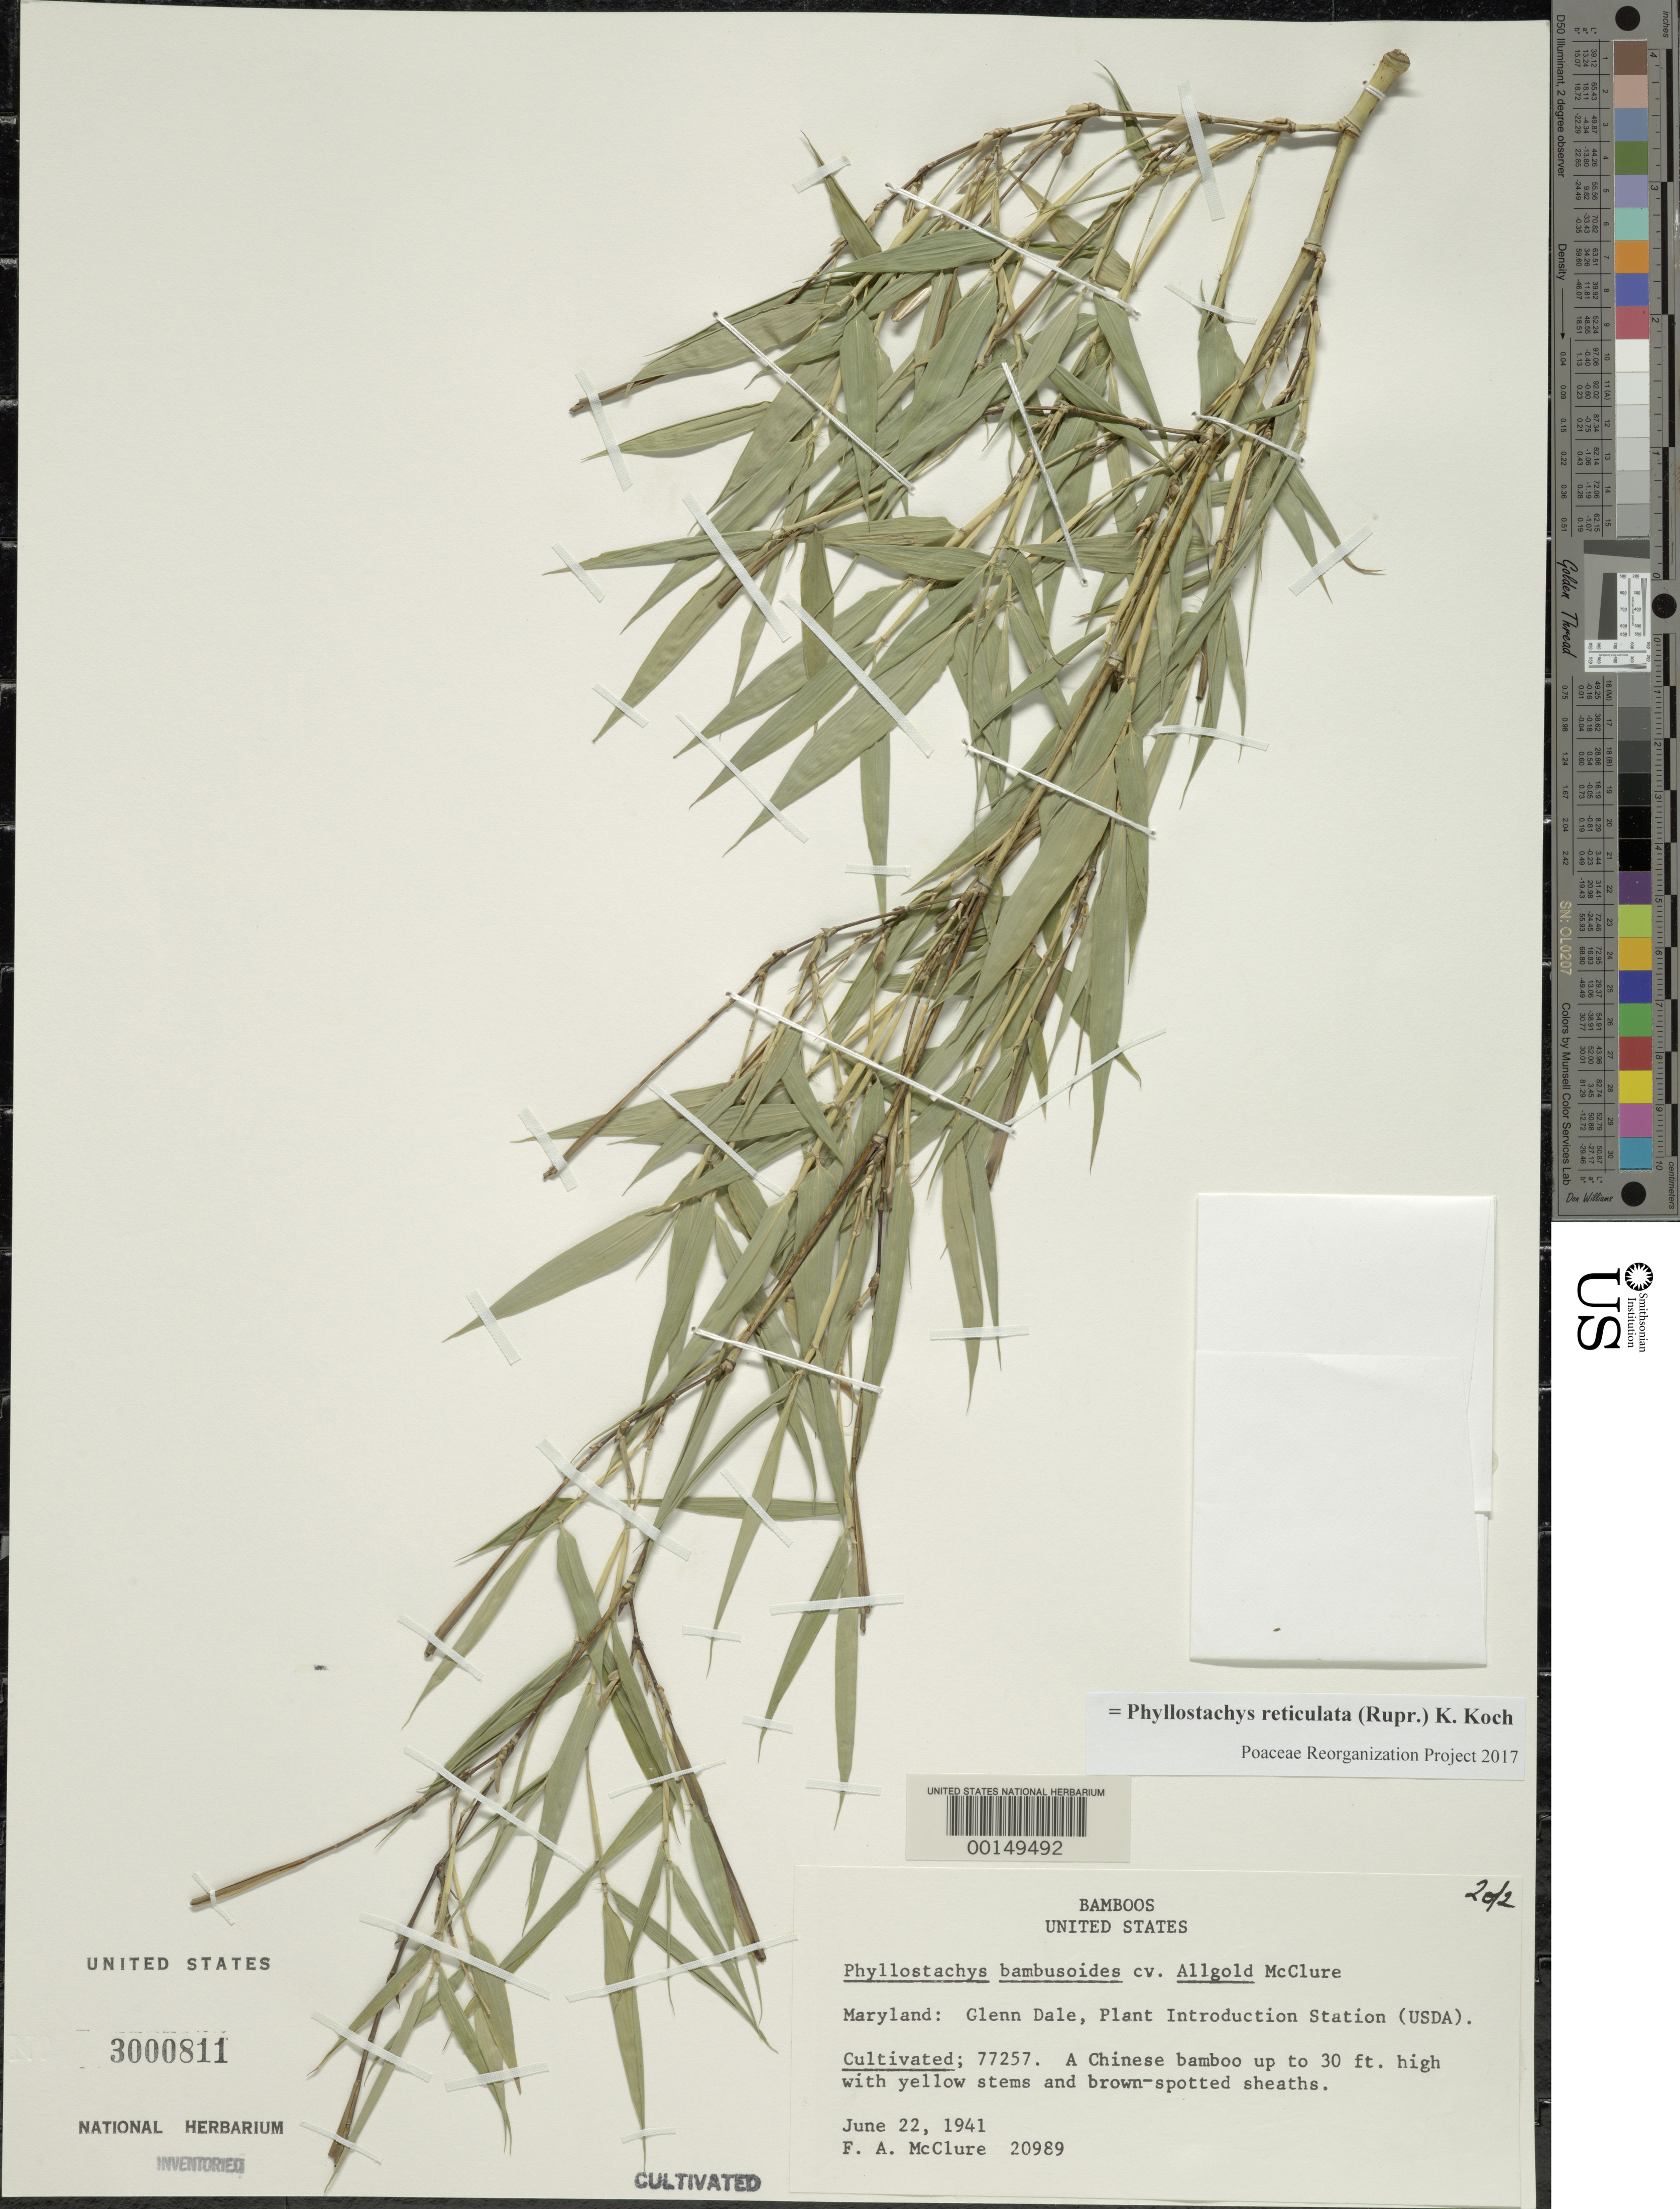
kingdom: Plantae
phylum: Tracheophyta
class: Liliopsida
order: Poales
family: Poaceae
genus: Phyllostachys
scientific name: Phyllostachys reticulata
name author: (Rupr.) K. Koch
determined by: Poaceae Reorganization Project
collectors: F. A. McClure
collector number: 20989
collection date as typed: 22 Jun 1941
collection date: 1941-06-22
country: United States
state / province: Maryland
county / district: Prince George's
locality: Glenn dale, p.i. station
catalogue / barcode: US 3000811